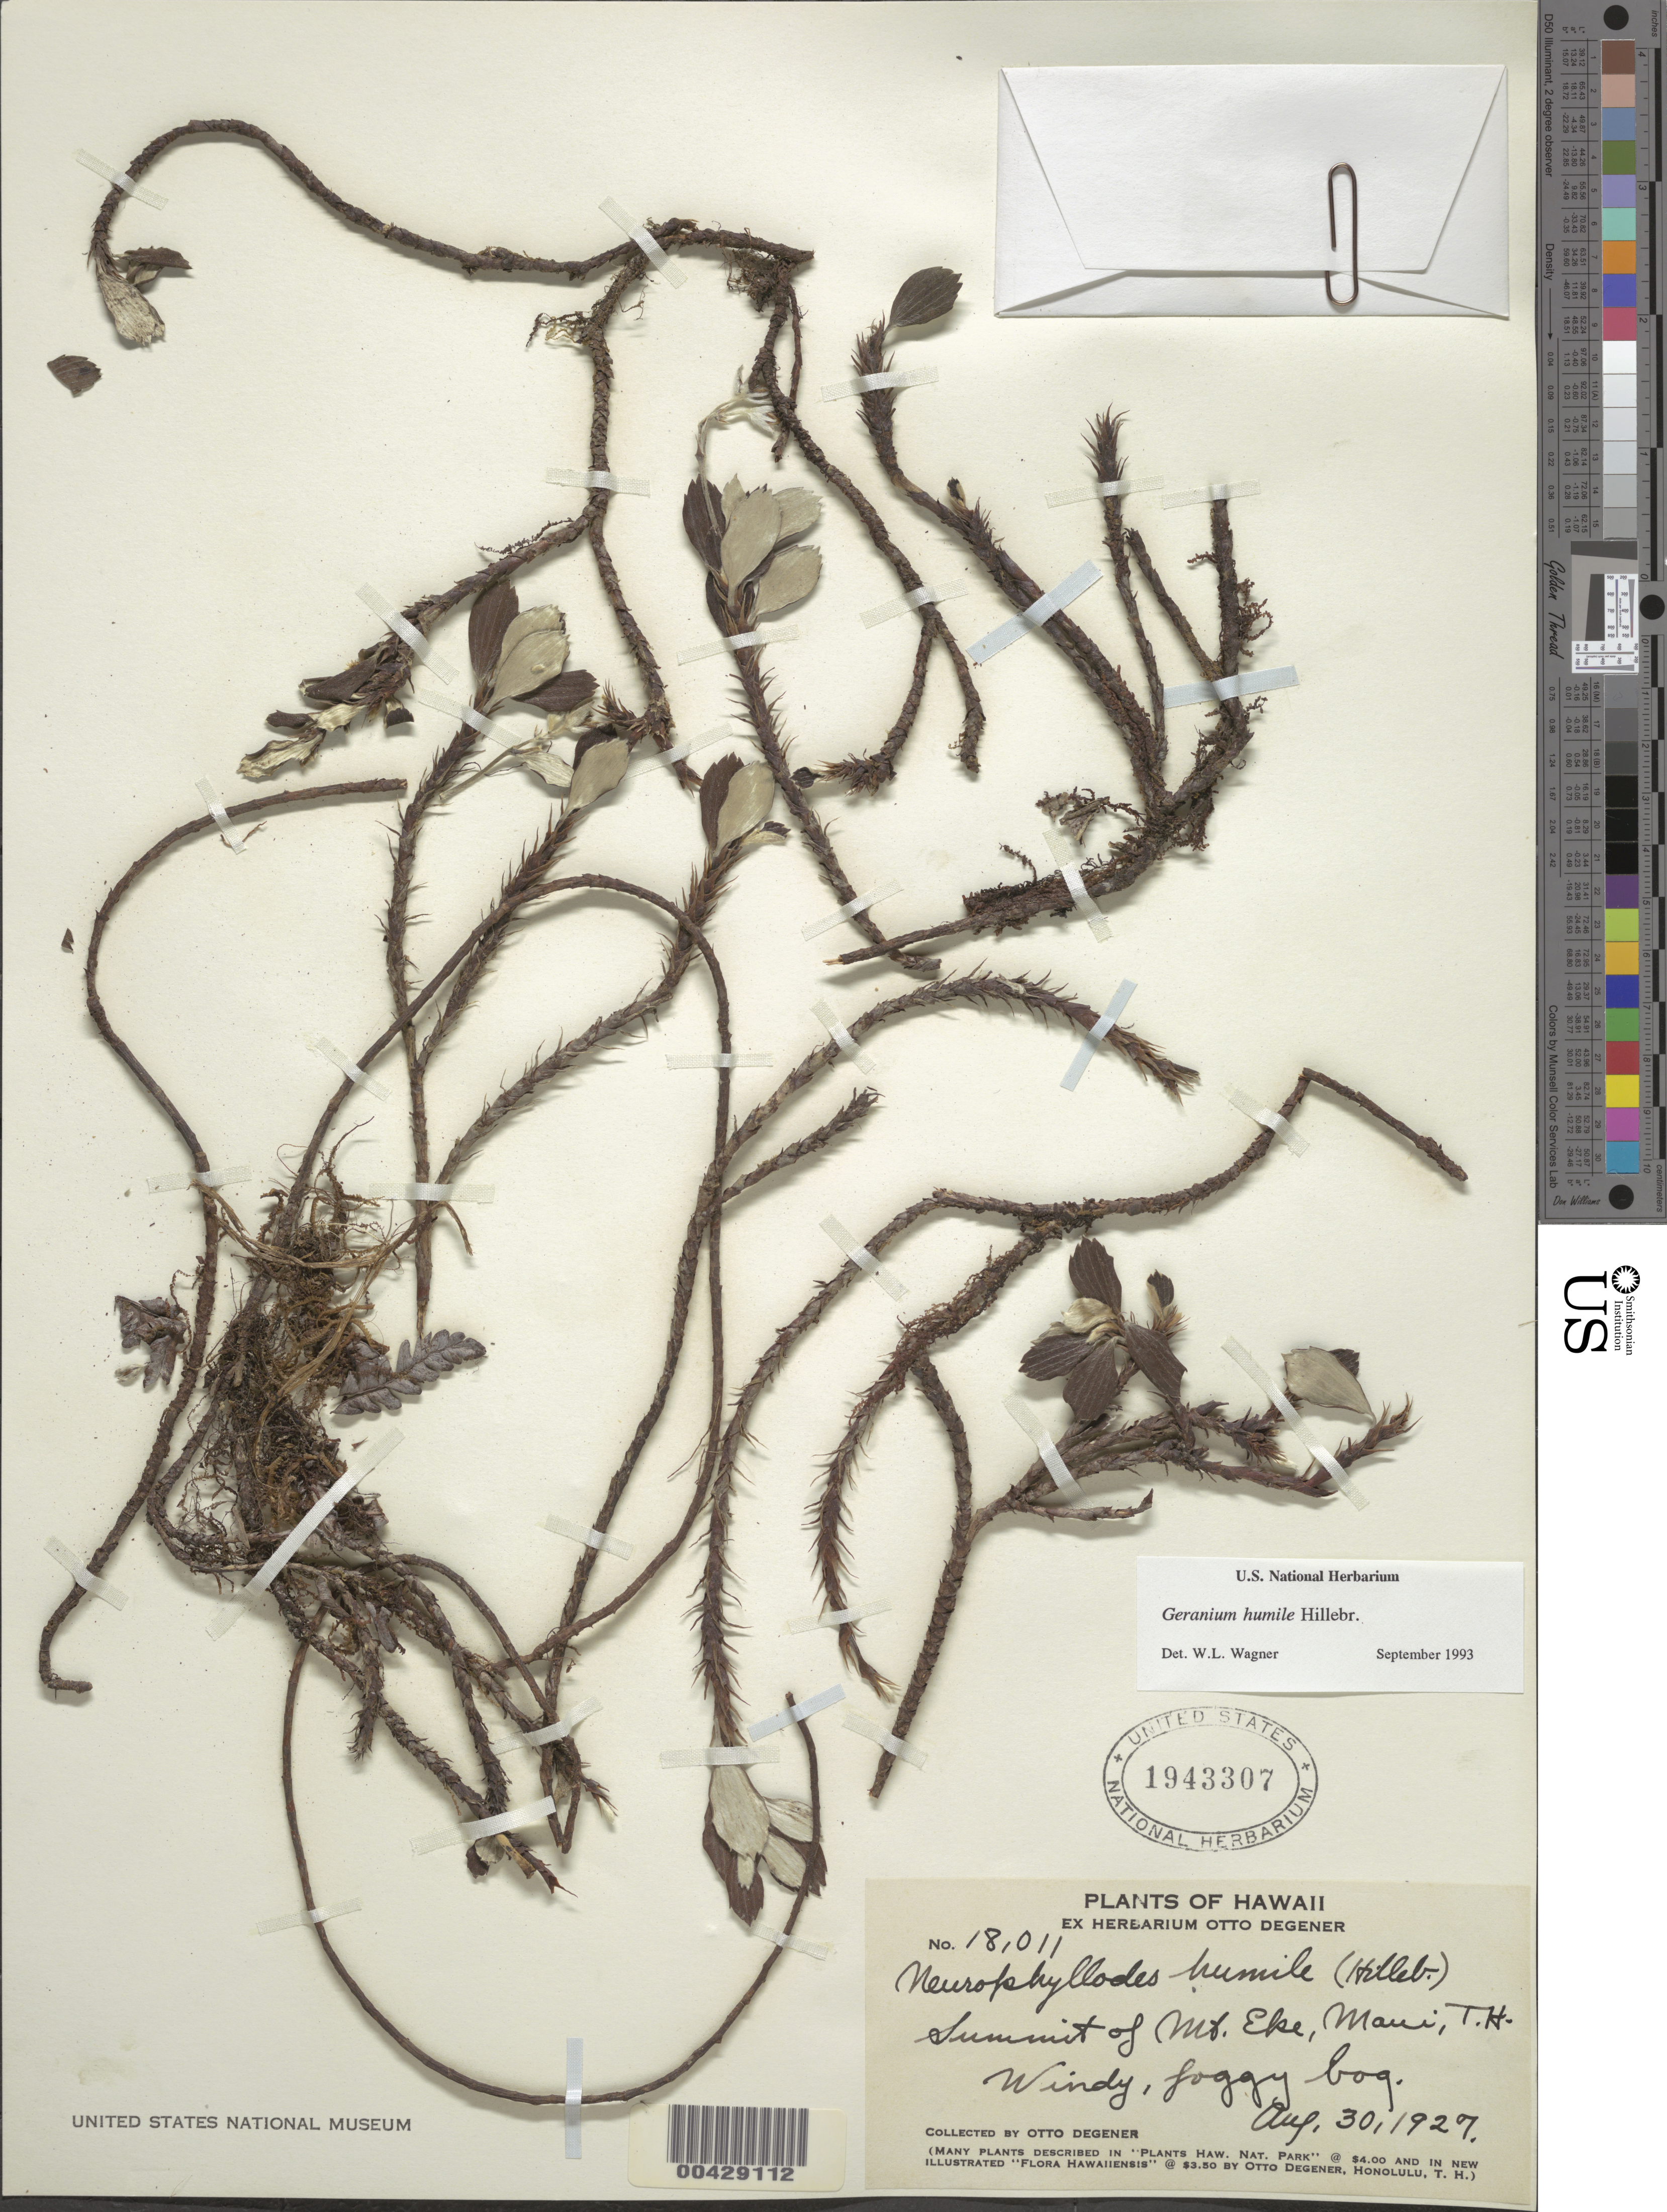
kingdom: Plantae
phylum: Tracheophyta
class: Magnoliopsida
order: Geraniales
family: Geraniaceae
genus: Geranium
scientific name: Geranium humile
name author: Hillebr.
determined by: Wagner, W. L., (BOT), Smithsonian Institution - National Museum of Natural History (UNITED STATES)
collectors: O. Degener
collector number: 18011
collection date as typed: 30 Aug 1927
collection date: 1927-08-30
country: United States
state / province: Hawaii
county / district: Maui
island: Maui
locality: Summit of Mount Eke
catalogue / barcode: US 1943307